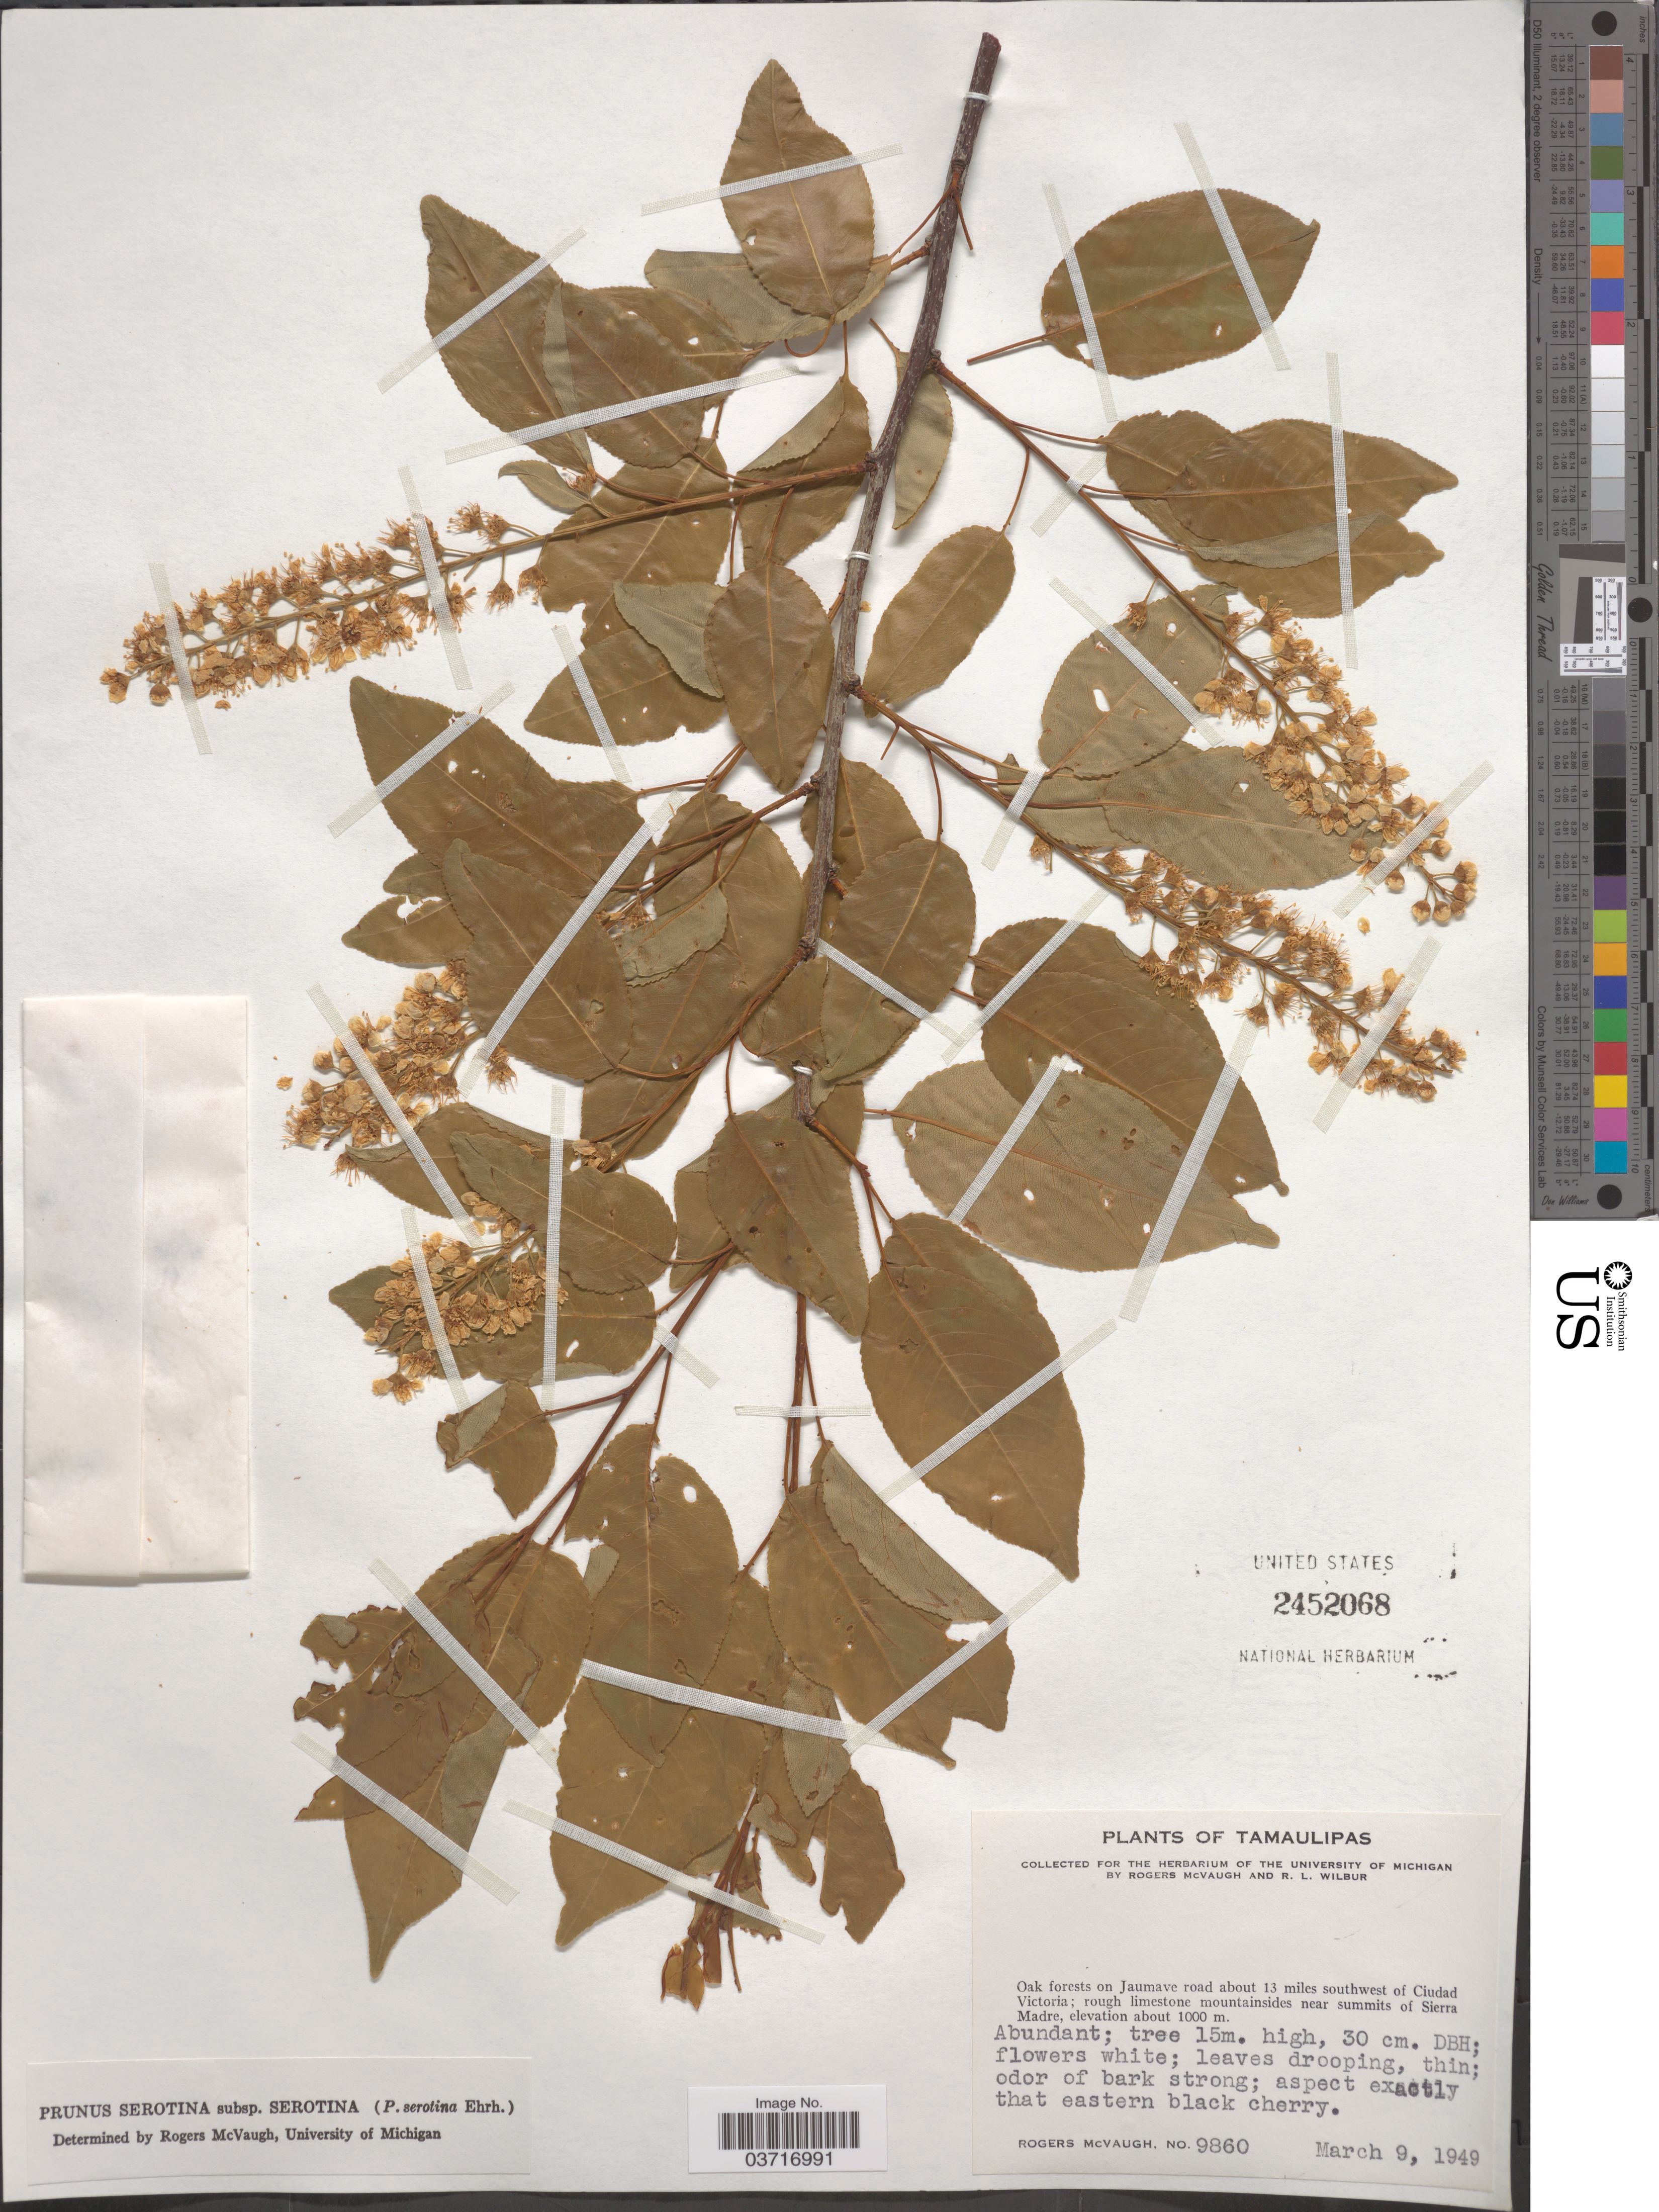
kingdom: Plantae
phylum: Tracheophyta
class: Magnoliopsida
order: Rosales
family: Rosaceae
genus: Prunus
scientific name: Prunus serotina var. serotina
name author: Ehrh.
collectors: R. McVaugh & R. L. Wilbur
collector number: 9860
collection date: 1949-03-09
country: Mexico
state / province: Tamaulipas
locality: On Jaumave road about 13 miles southwest of Ciudad Victoria; near summits of Sierra Madre.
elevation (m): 1000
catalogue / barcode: US 2452068